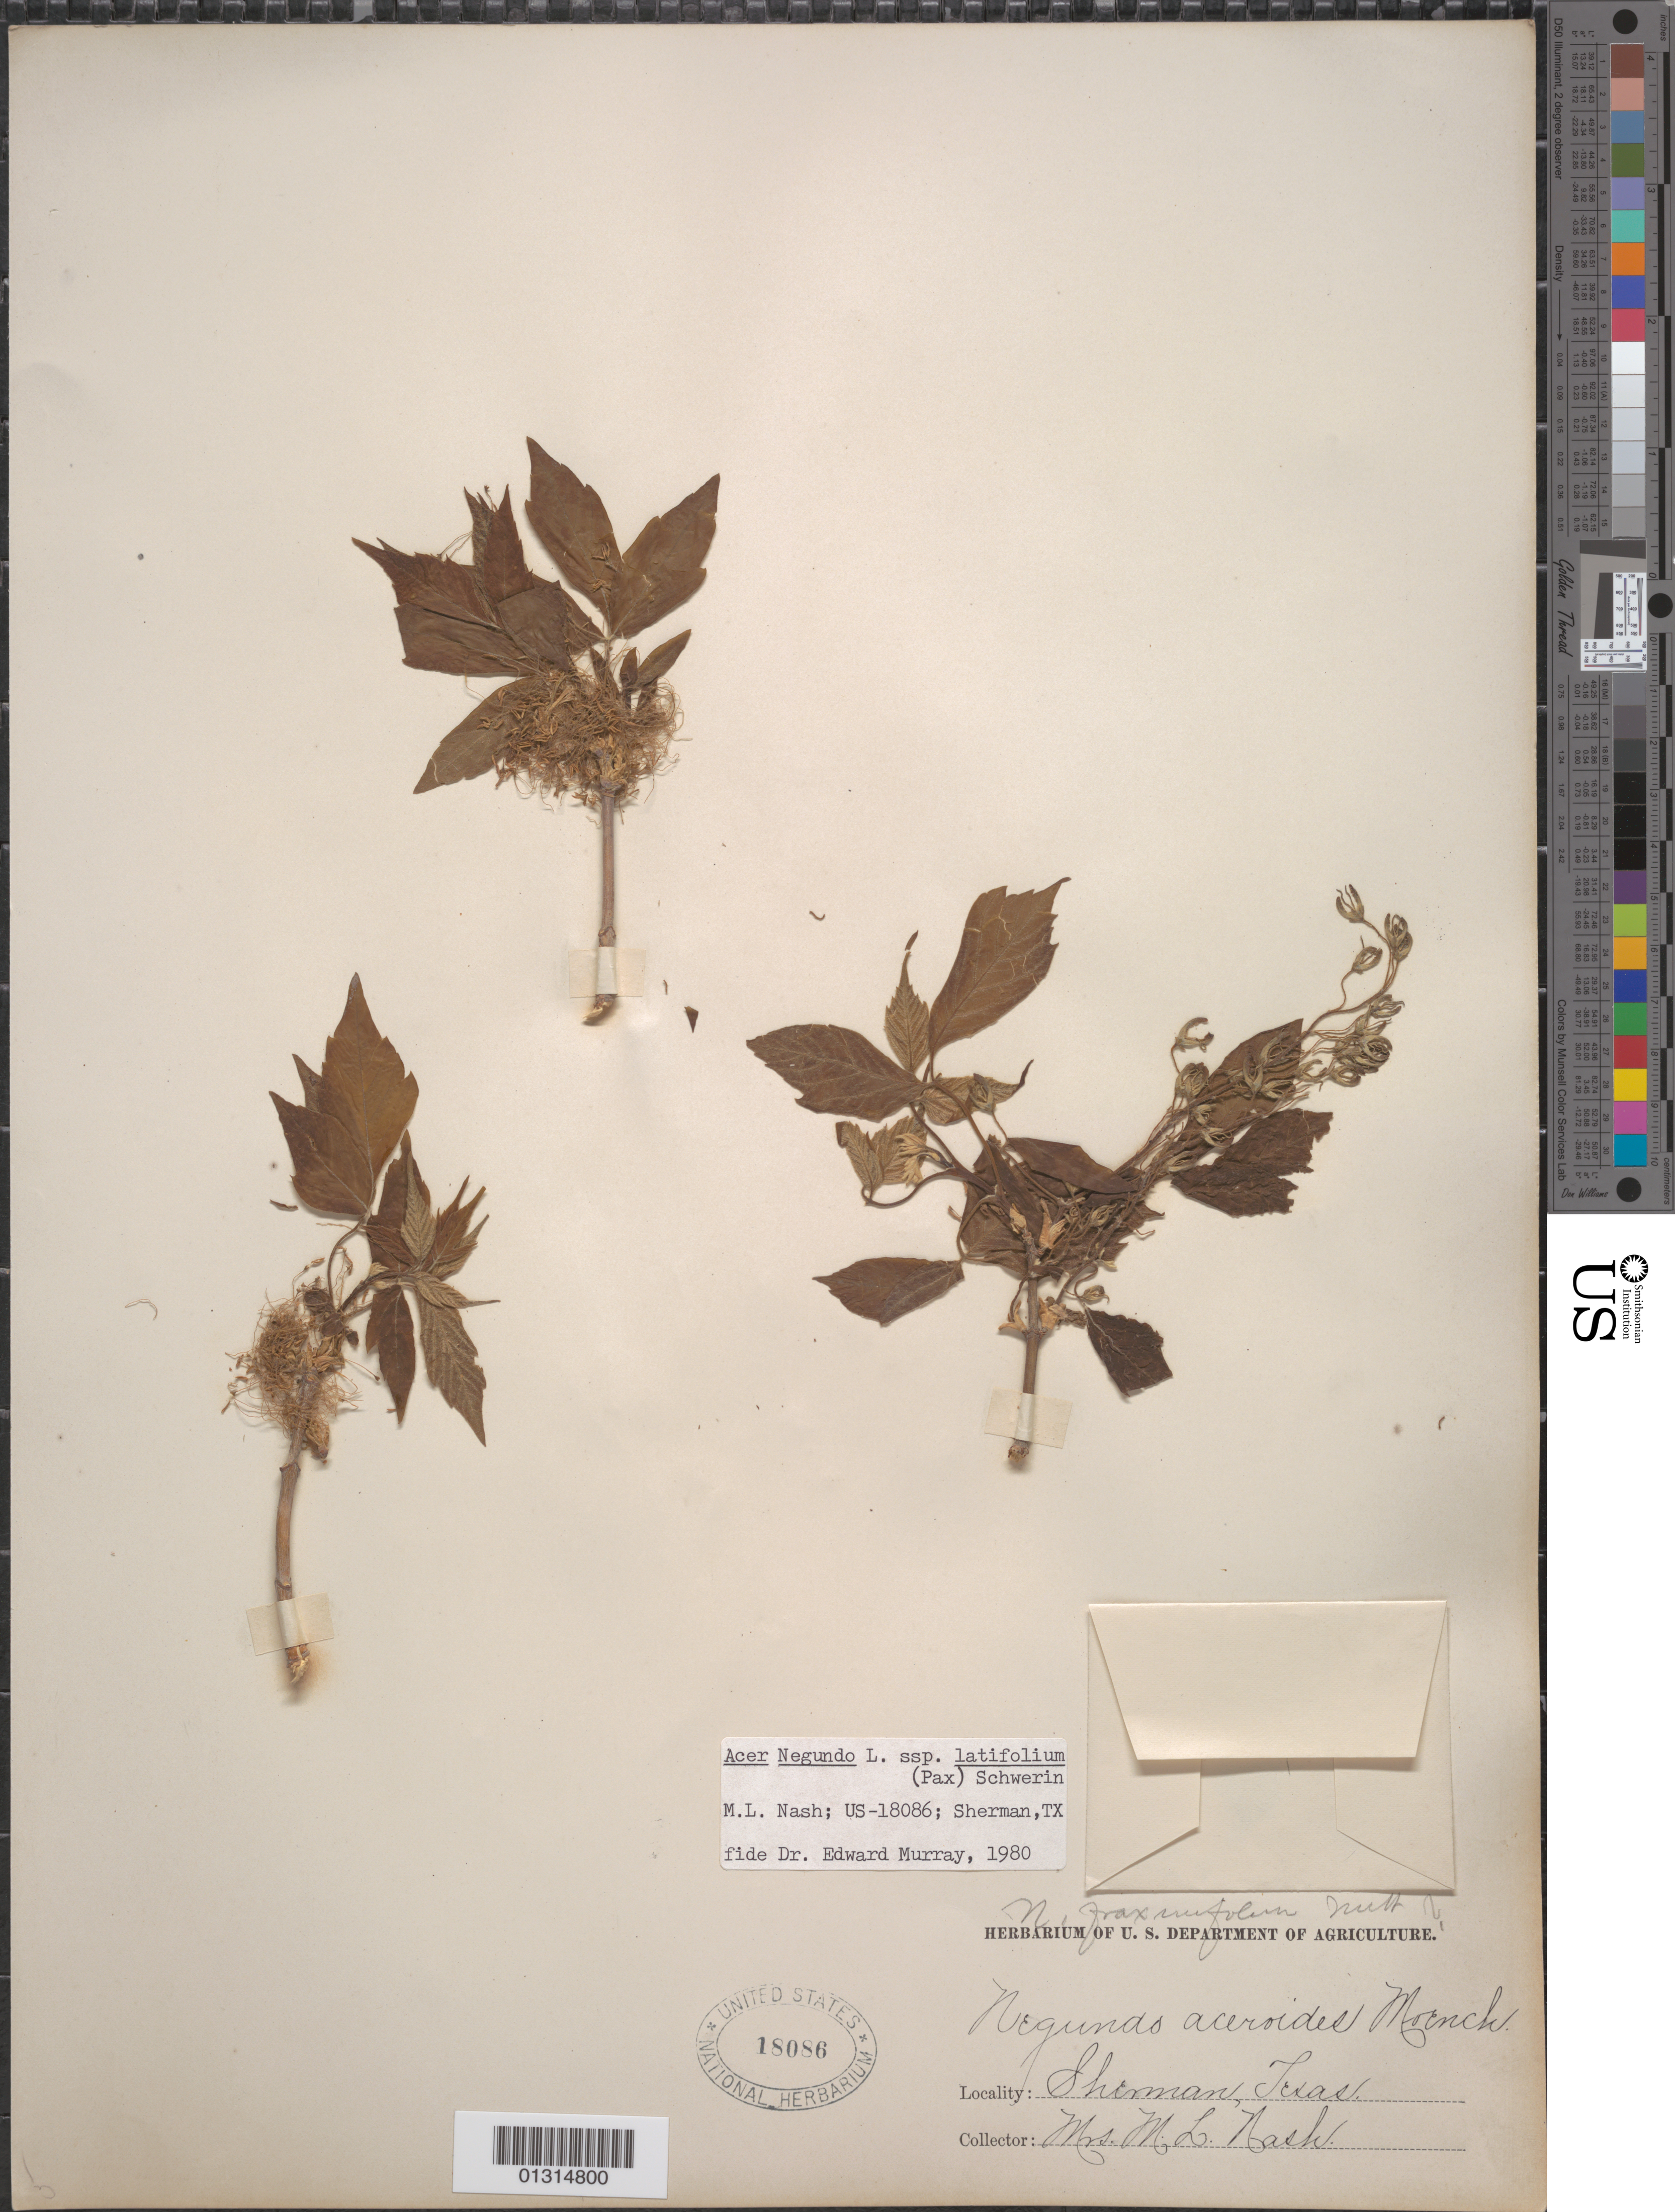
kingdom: Plantae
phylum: Tracheophyta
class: Magnoliopsida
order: Sapindales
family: Sapindaceae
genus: Acer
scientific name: Acer negundo subsp. latifolium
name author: (Pax) Schwer.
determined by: Murray, Edward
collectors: M. L. Nash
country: United States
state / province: Texas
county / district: Grayson County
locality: Sherman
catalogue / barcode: US 18086